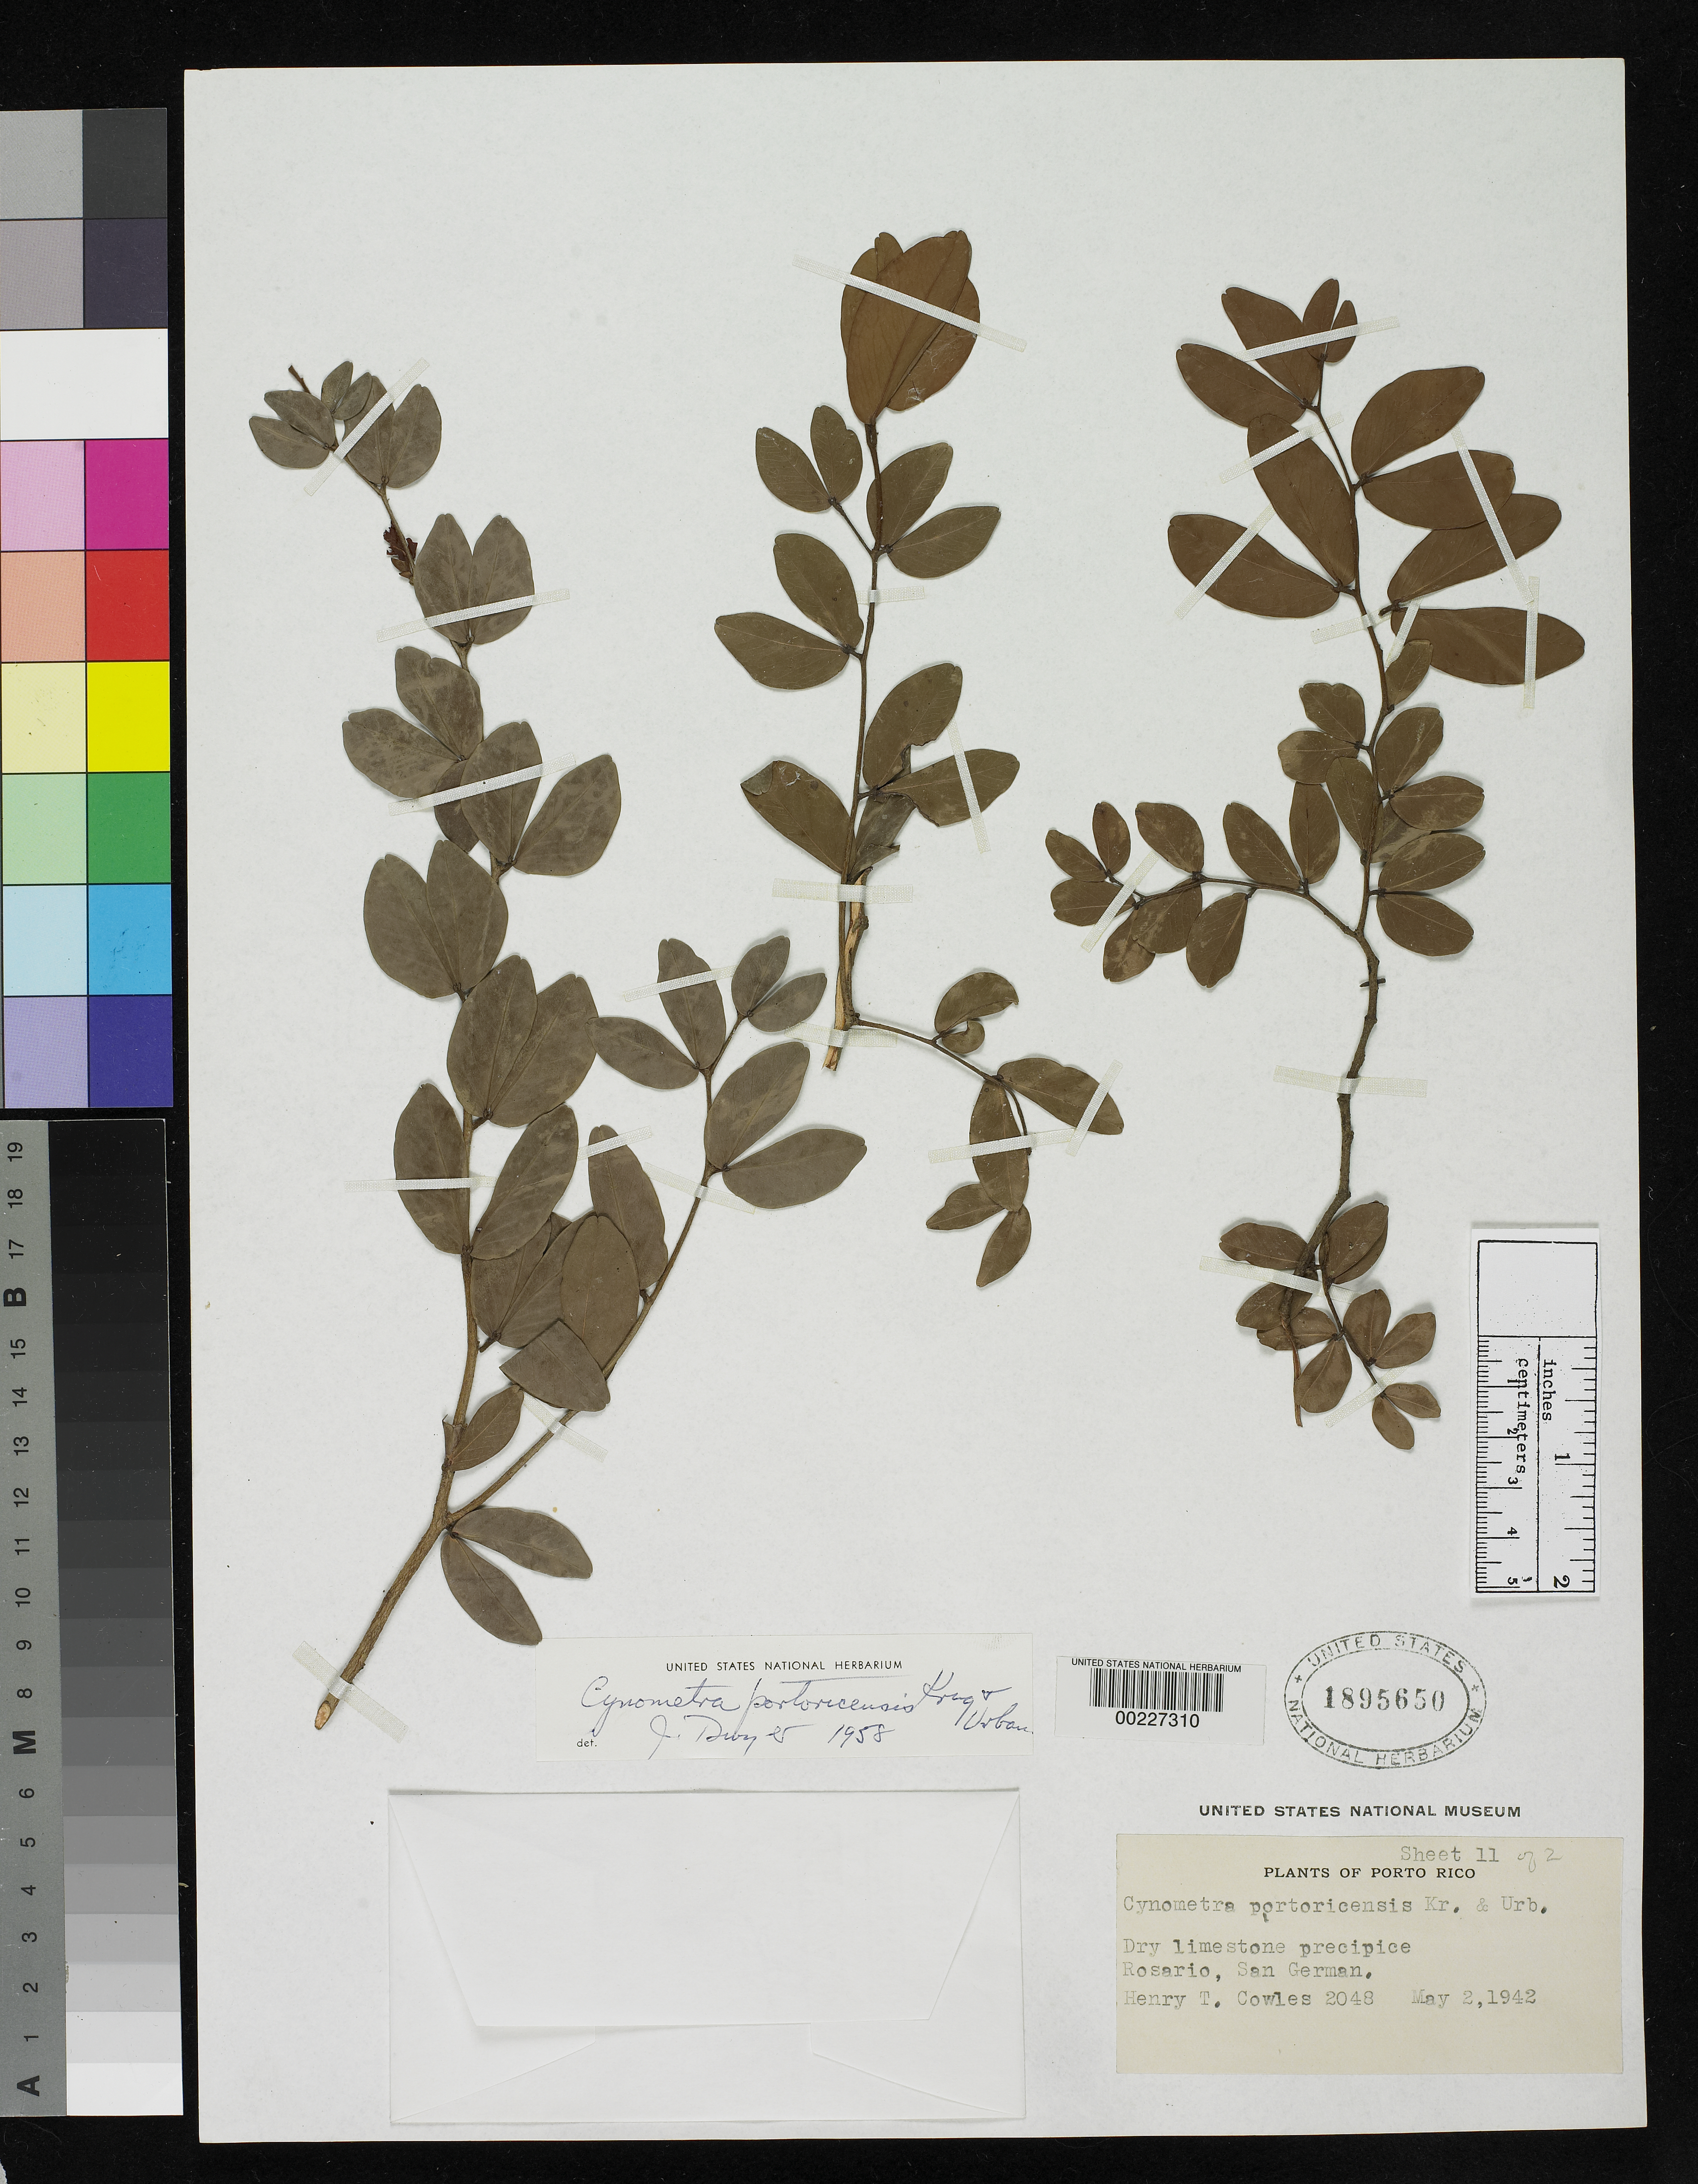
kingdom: Plantae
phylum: Tracheophyta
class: Magnoliopsida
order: Fabales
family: Fabaceae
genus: Cynometra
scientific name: Cynometra portoricensis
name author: Krug & Urb.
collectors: H. Cowles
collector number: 2048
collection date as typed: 02 May 1942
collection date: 1942-05-02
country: Puerto Rico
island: Greater Antilles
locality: Rosario, san german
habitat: Dry limestone precipice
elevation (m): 300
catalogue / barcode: US 1895650